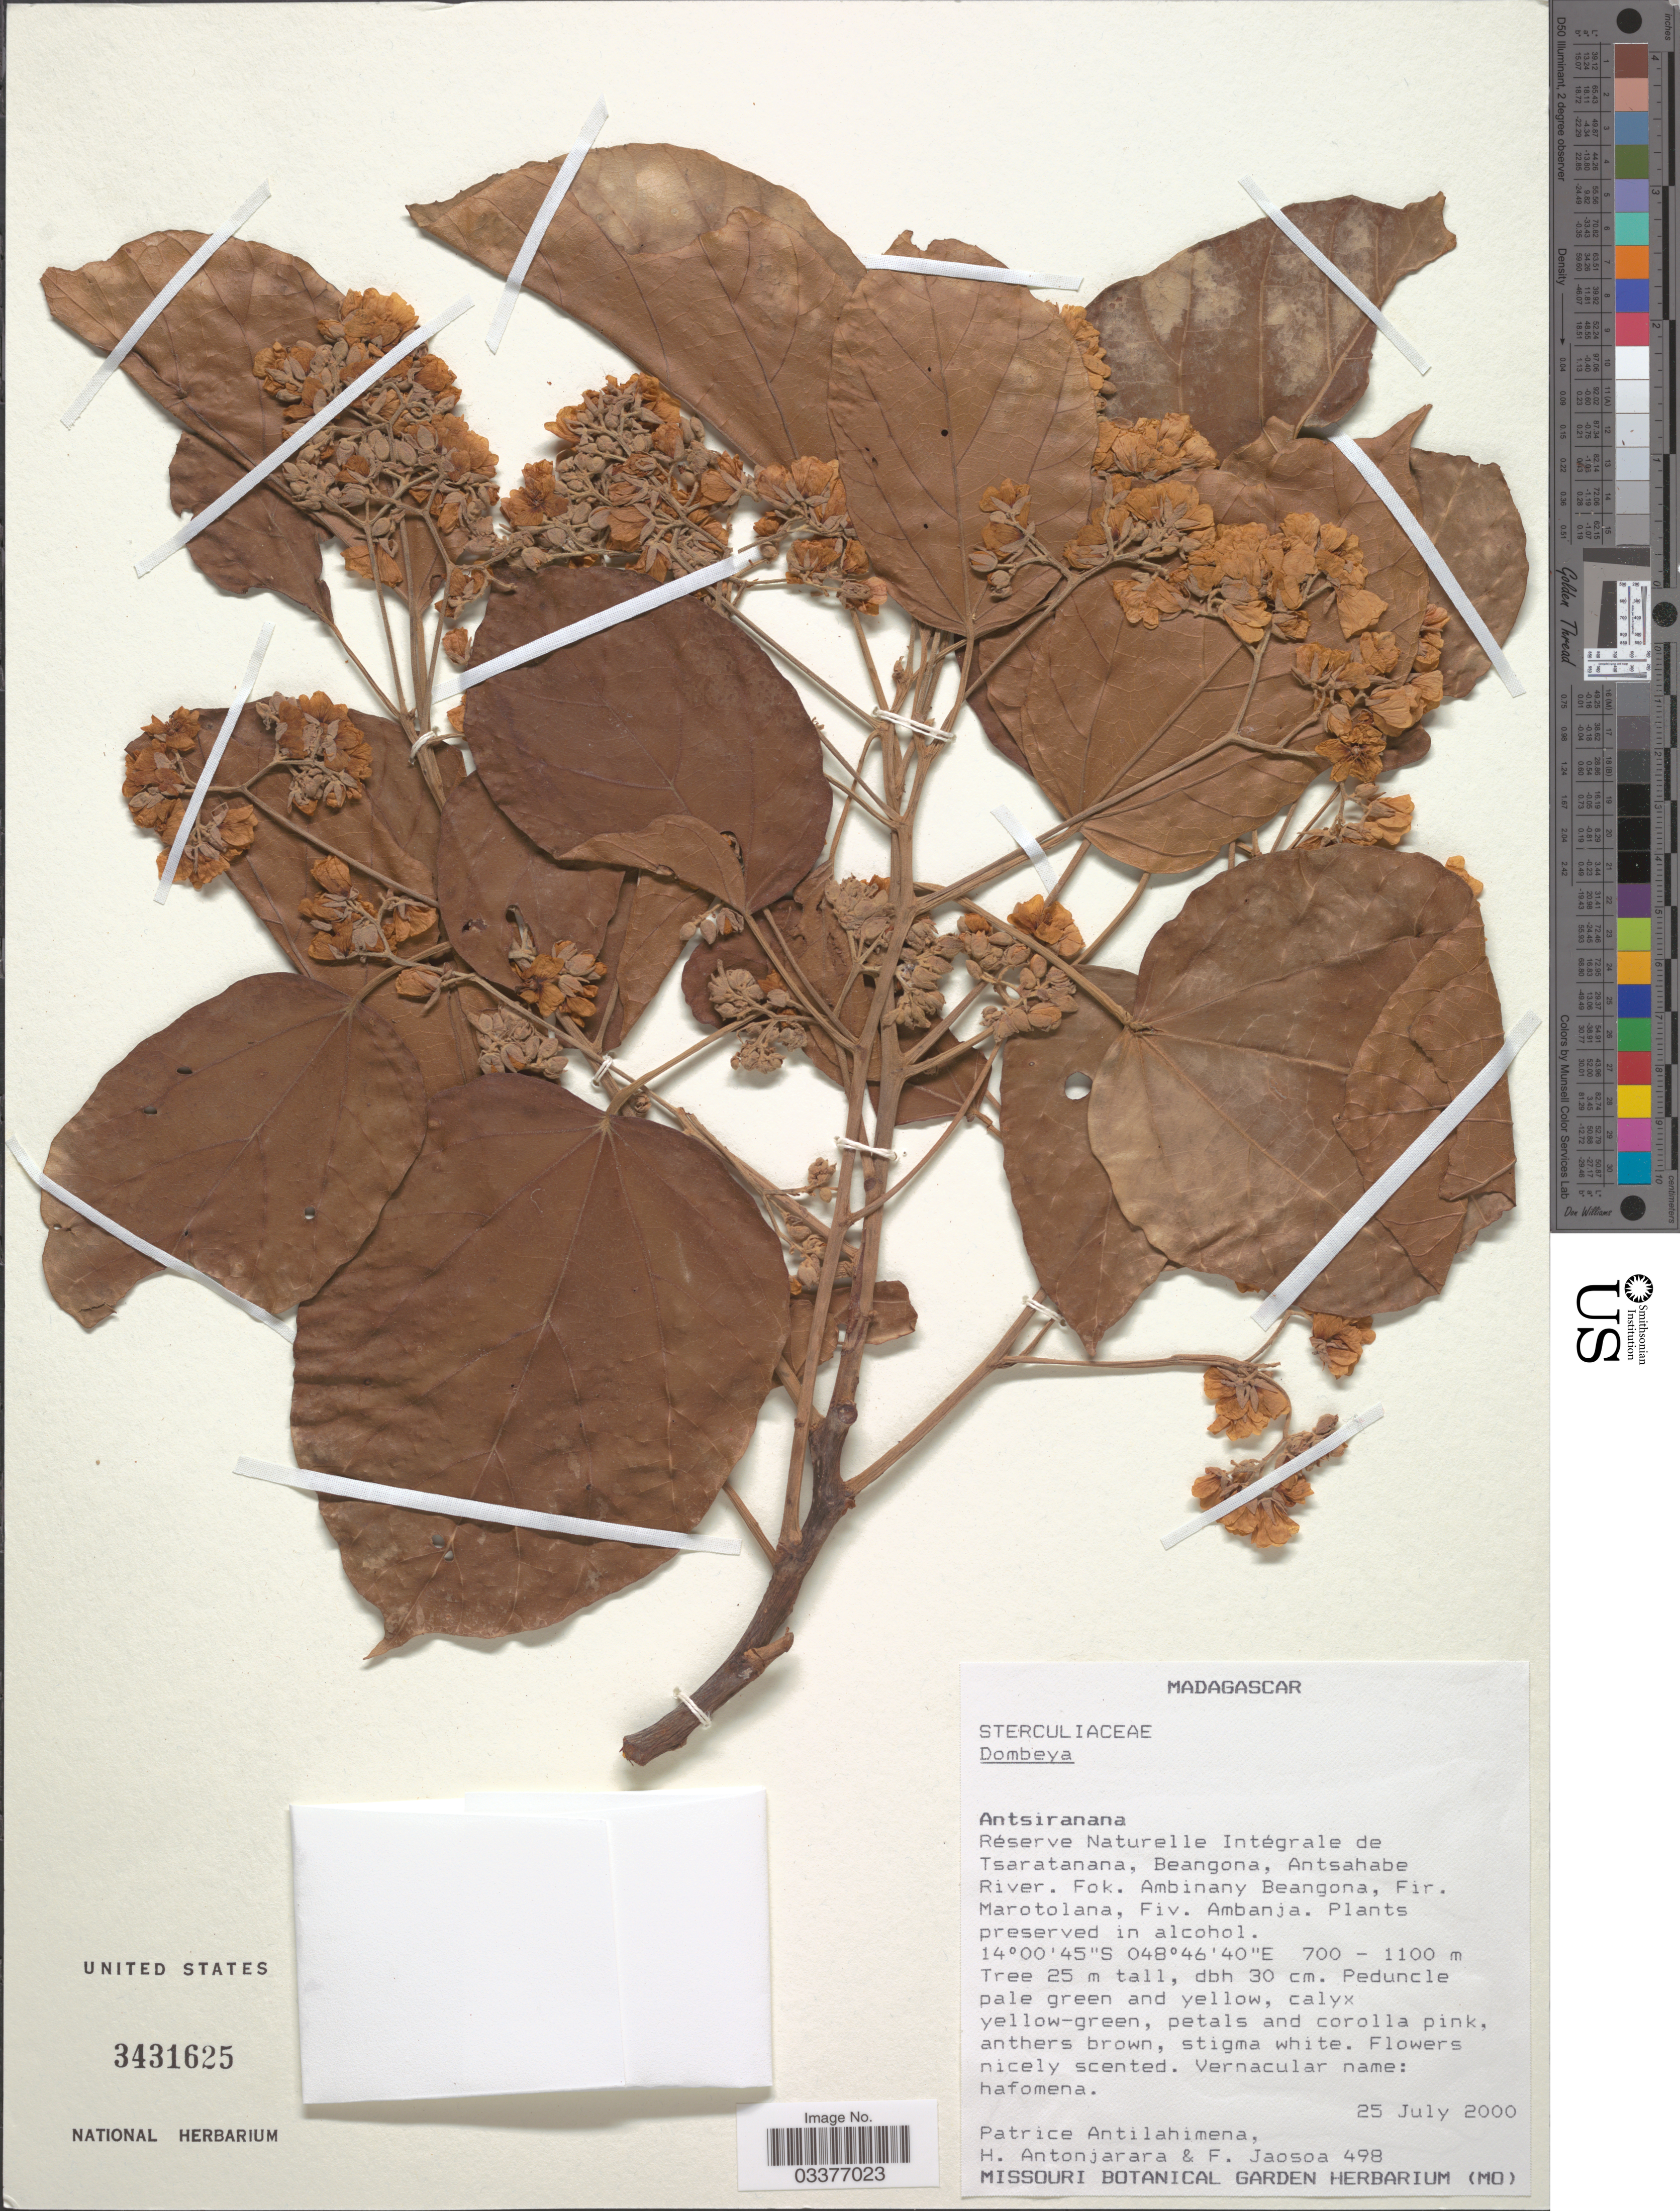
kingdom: Plantae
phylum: Tracheophyta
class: Magnoliopsida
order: Malvales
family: Malvaceae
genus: Dombeya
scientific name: Dombeya sp.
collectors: P. Antilahimena, H. Antonjarara & F. Jaosoa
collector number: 498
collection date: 2000-07-25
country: Madagascar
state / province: Diana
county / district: Ambanja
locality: Réserve Naturelle Intégrale de Tsaratanana, Beangona, Antsahabe River. Fok. Ambinany Beangona, Fir. Marotolana, Fiv. Ambanja.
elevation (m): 700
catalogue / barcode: US 3431625